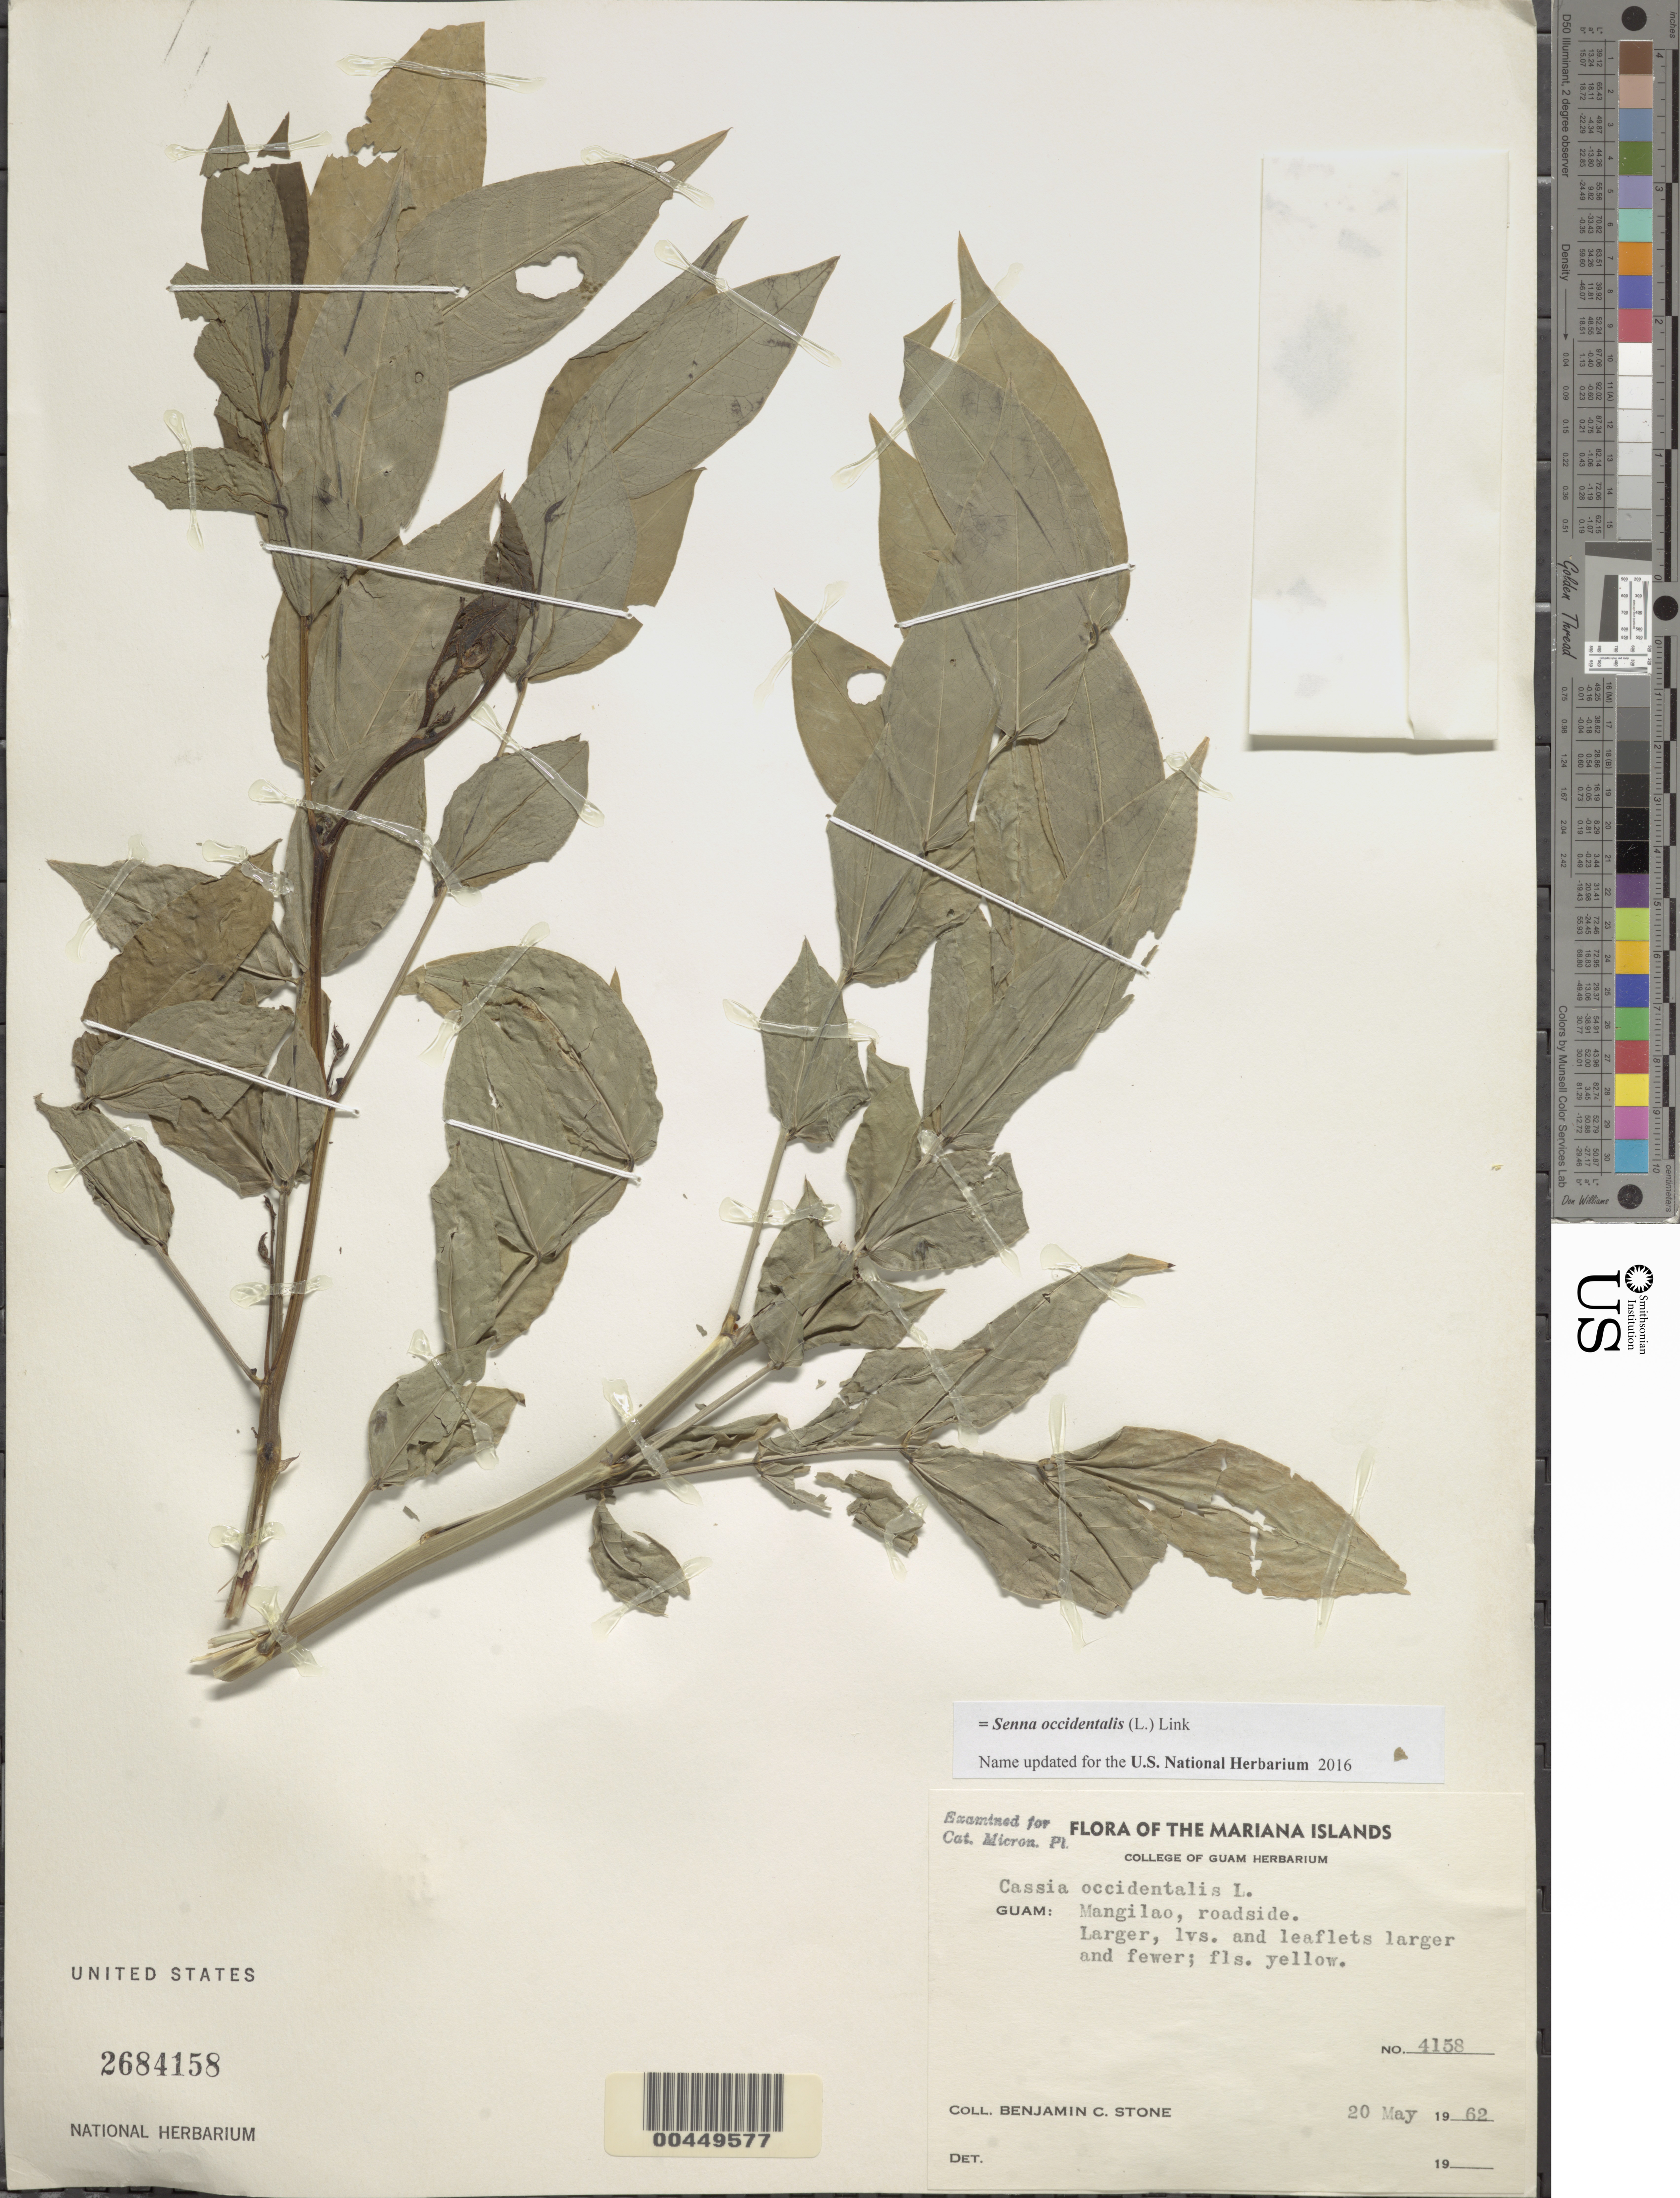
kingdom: Plantae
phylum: Tracheophyta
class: Magnoliopsida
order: Fabales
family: Fabaceae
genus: Senna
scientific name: Senna occidentalis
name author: (L.) Link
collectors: B. C. Stone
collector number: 4158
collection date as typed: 20 May 1962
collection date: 1962-05-20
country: Guam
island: Guam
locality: Mangilao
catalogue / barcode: US 2684158